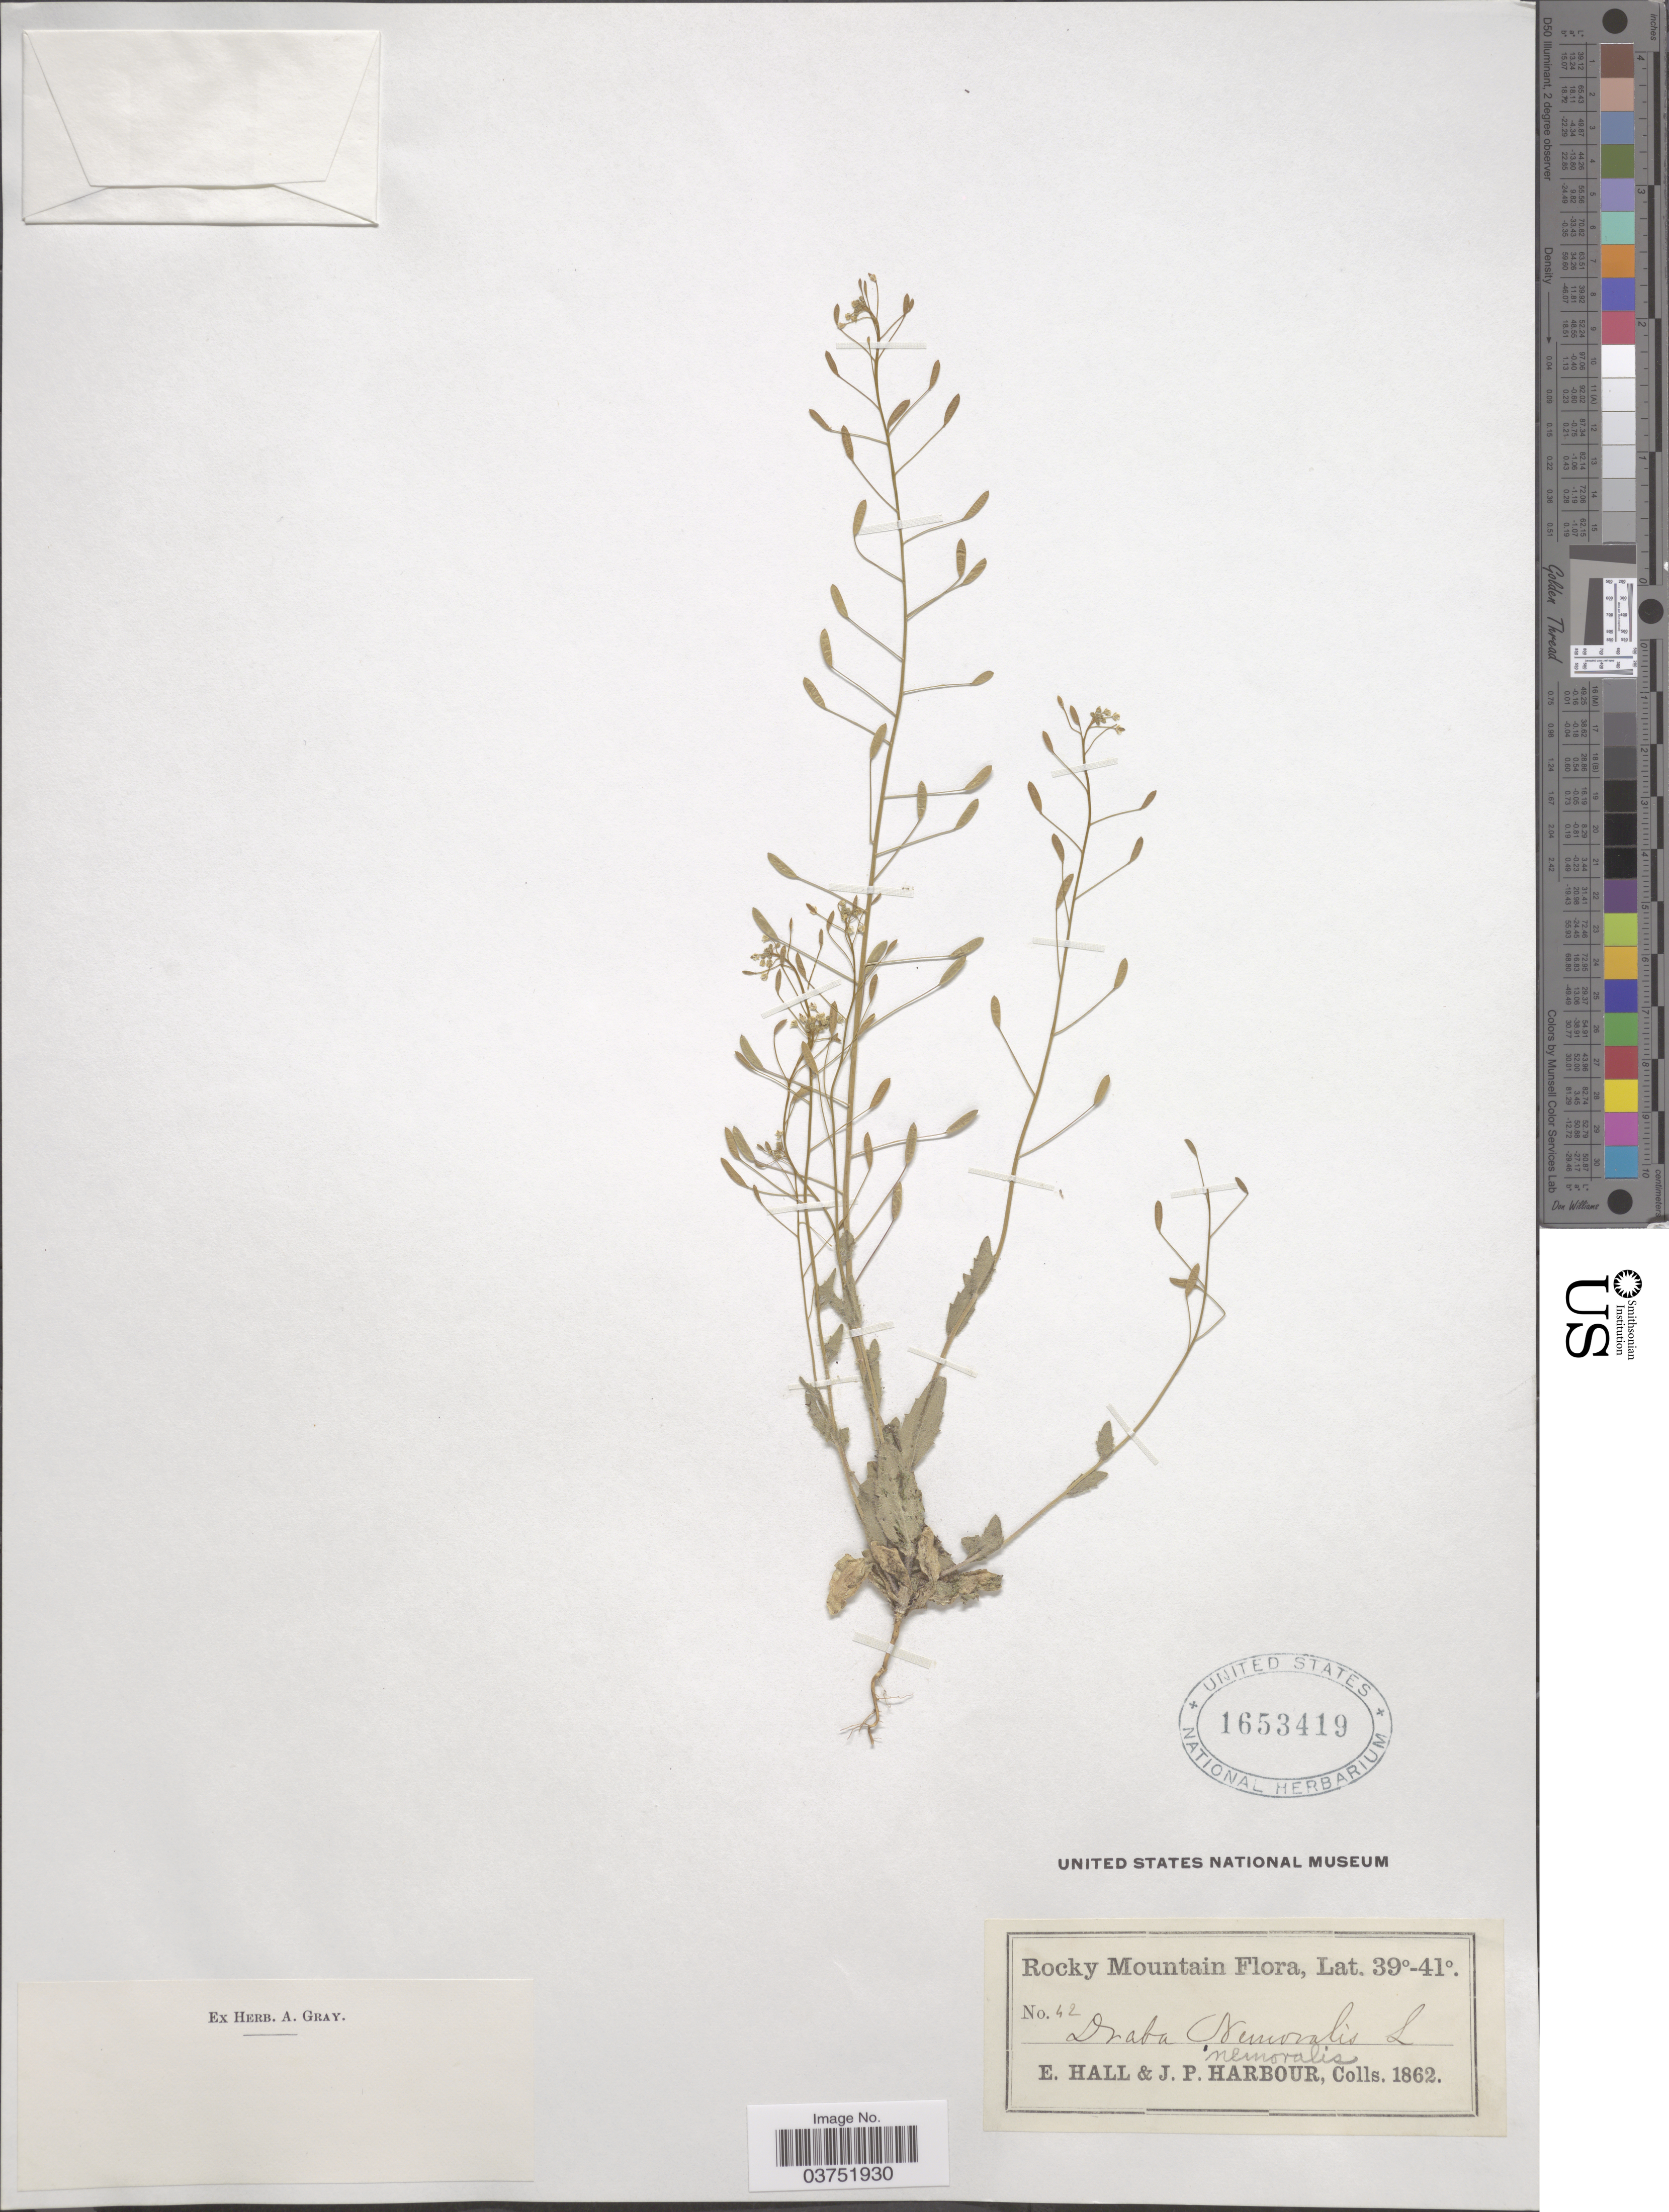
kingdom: Plantae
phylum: Tracheophyta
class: Magnoliopsida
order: Brassicales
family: Brassicaceae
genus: Draba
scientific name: Draba nemorosa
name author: L.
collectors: E. Hall & J. Harbour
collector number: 42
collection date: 1862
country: United States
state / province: Colorado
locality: Rocky Mountain.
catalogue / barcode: US 1653419